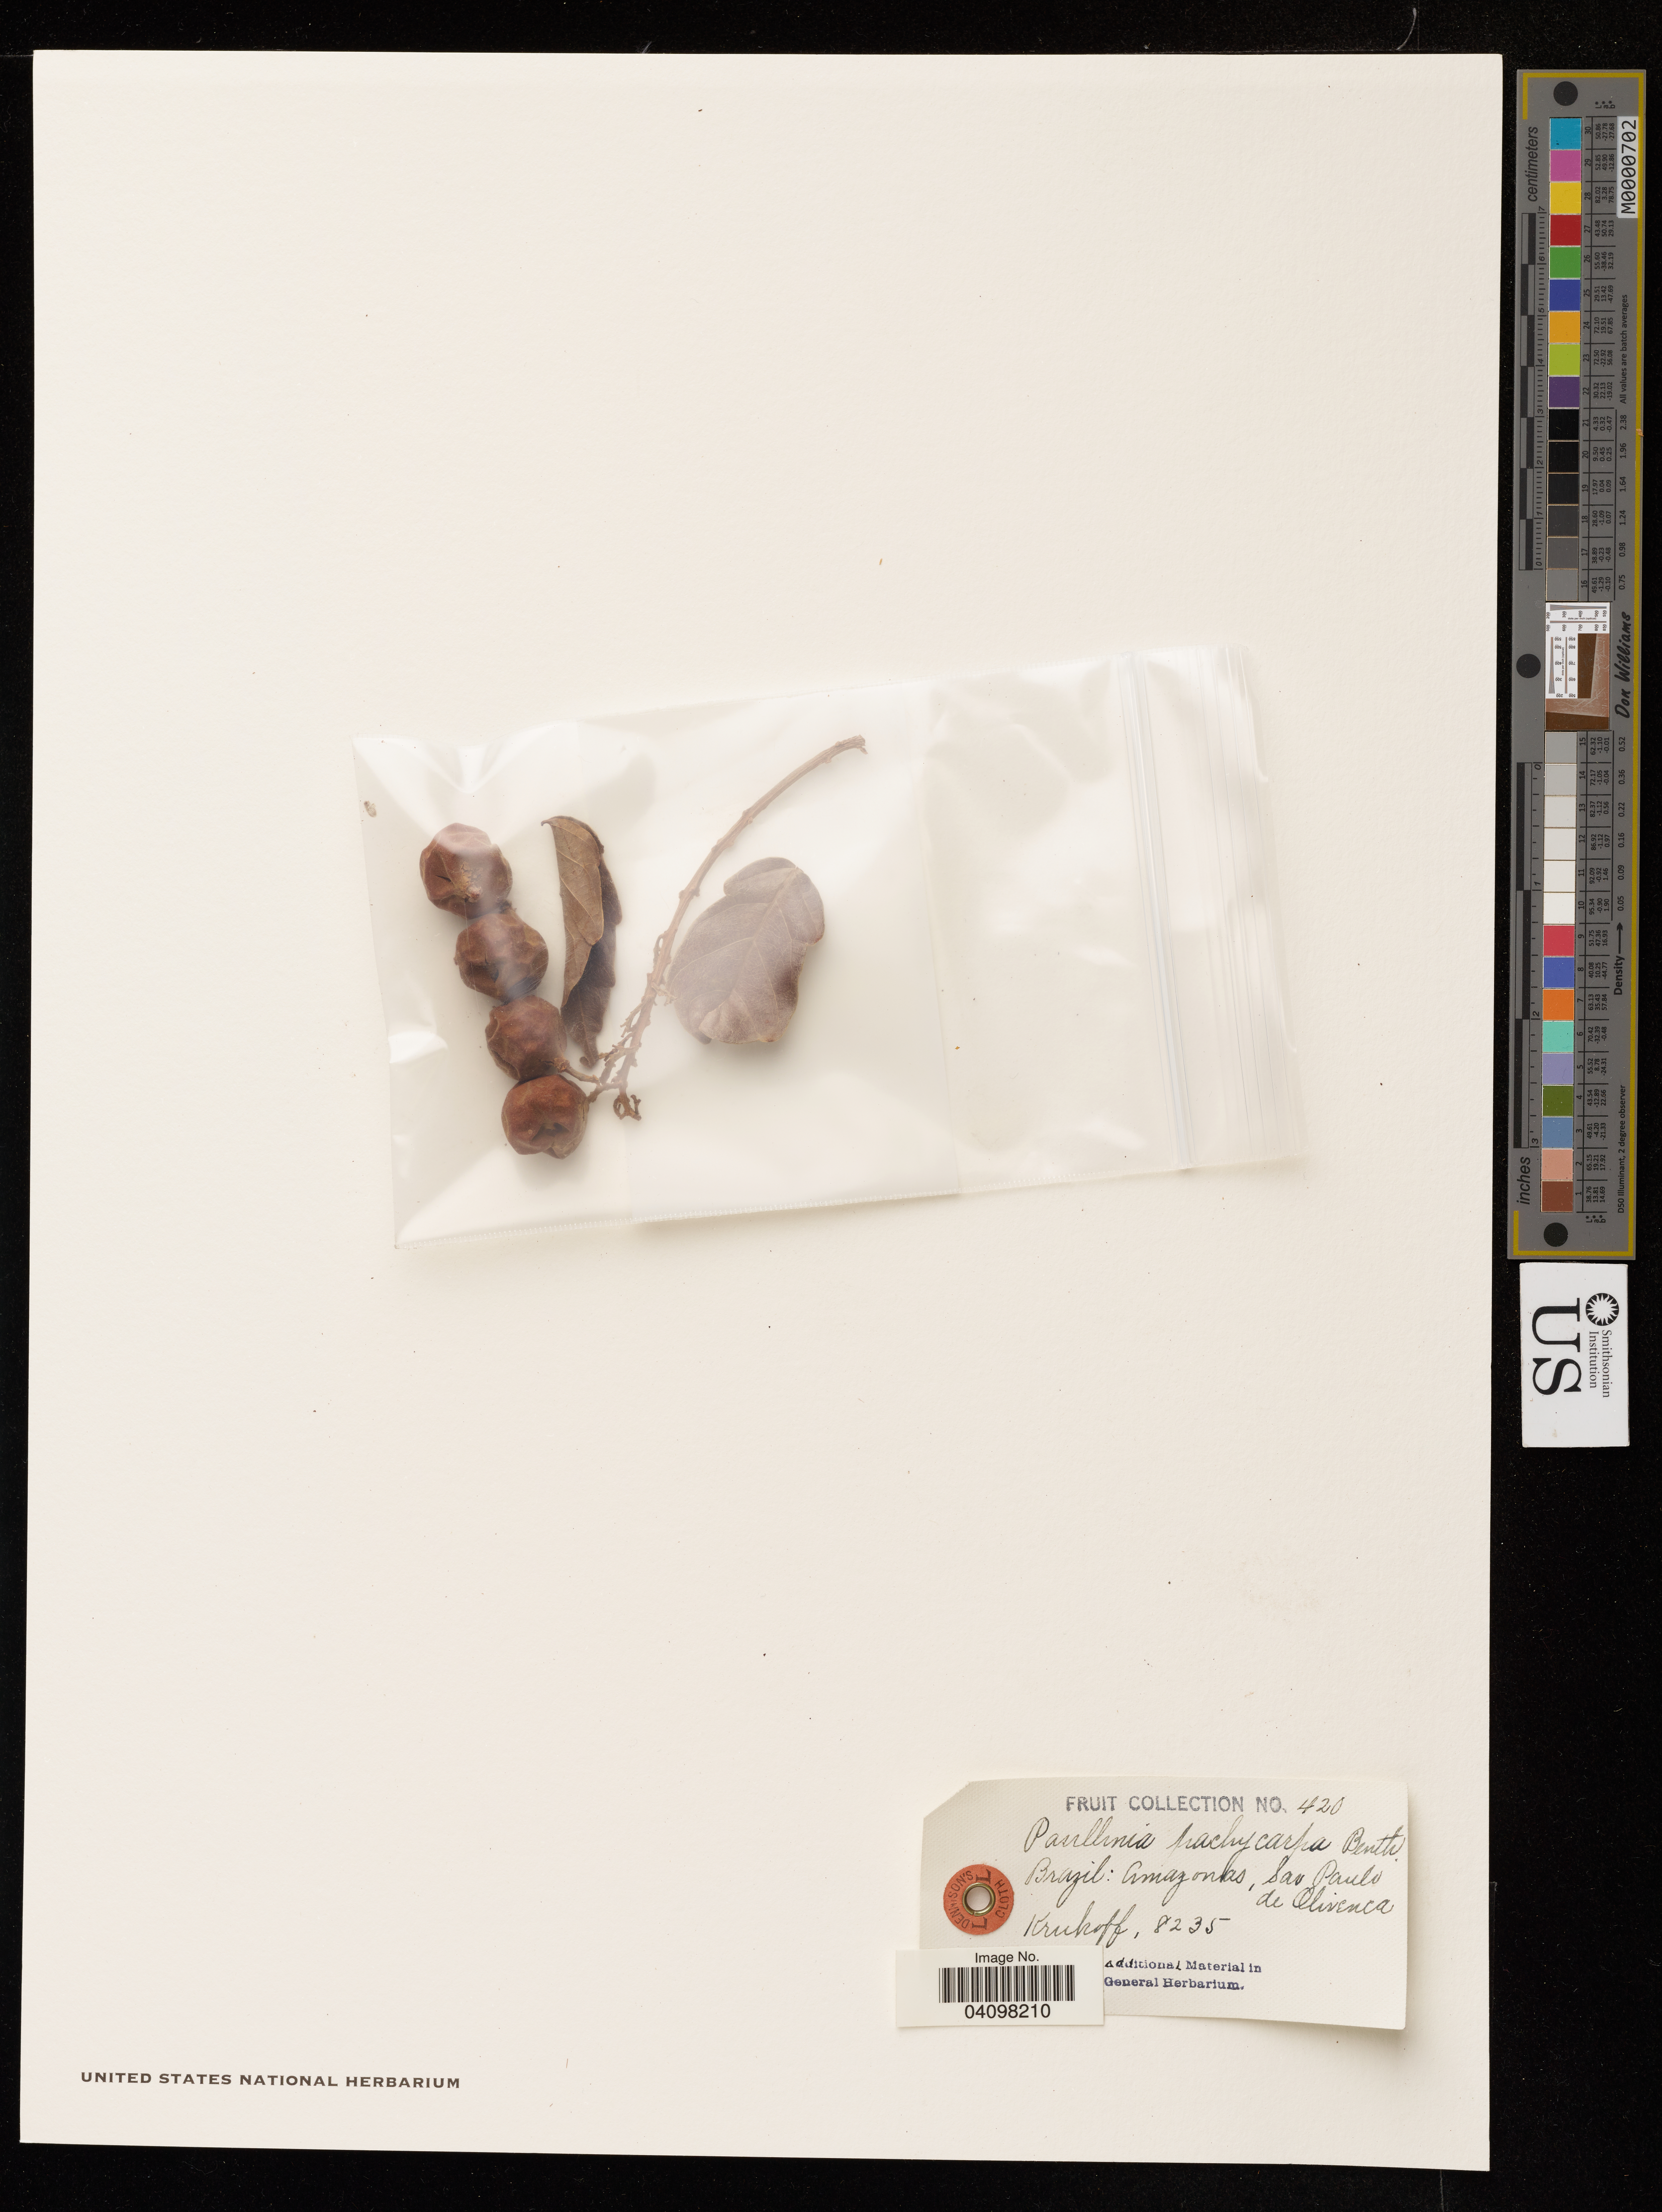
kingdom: Plantae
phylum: Tracheophyta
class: Magnoliopsida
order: Sapindales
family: Sapindaceae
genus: Paullinia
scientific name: Paullinia pachycarpa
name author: Benth.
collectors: Krukoff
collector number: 8235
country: Brazil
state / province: Amazonas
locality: Brazil: Amazonas, San Paulo de Olivenca.